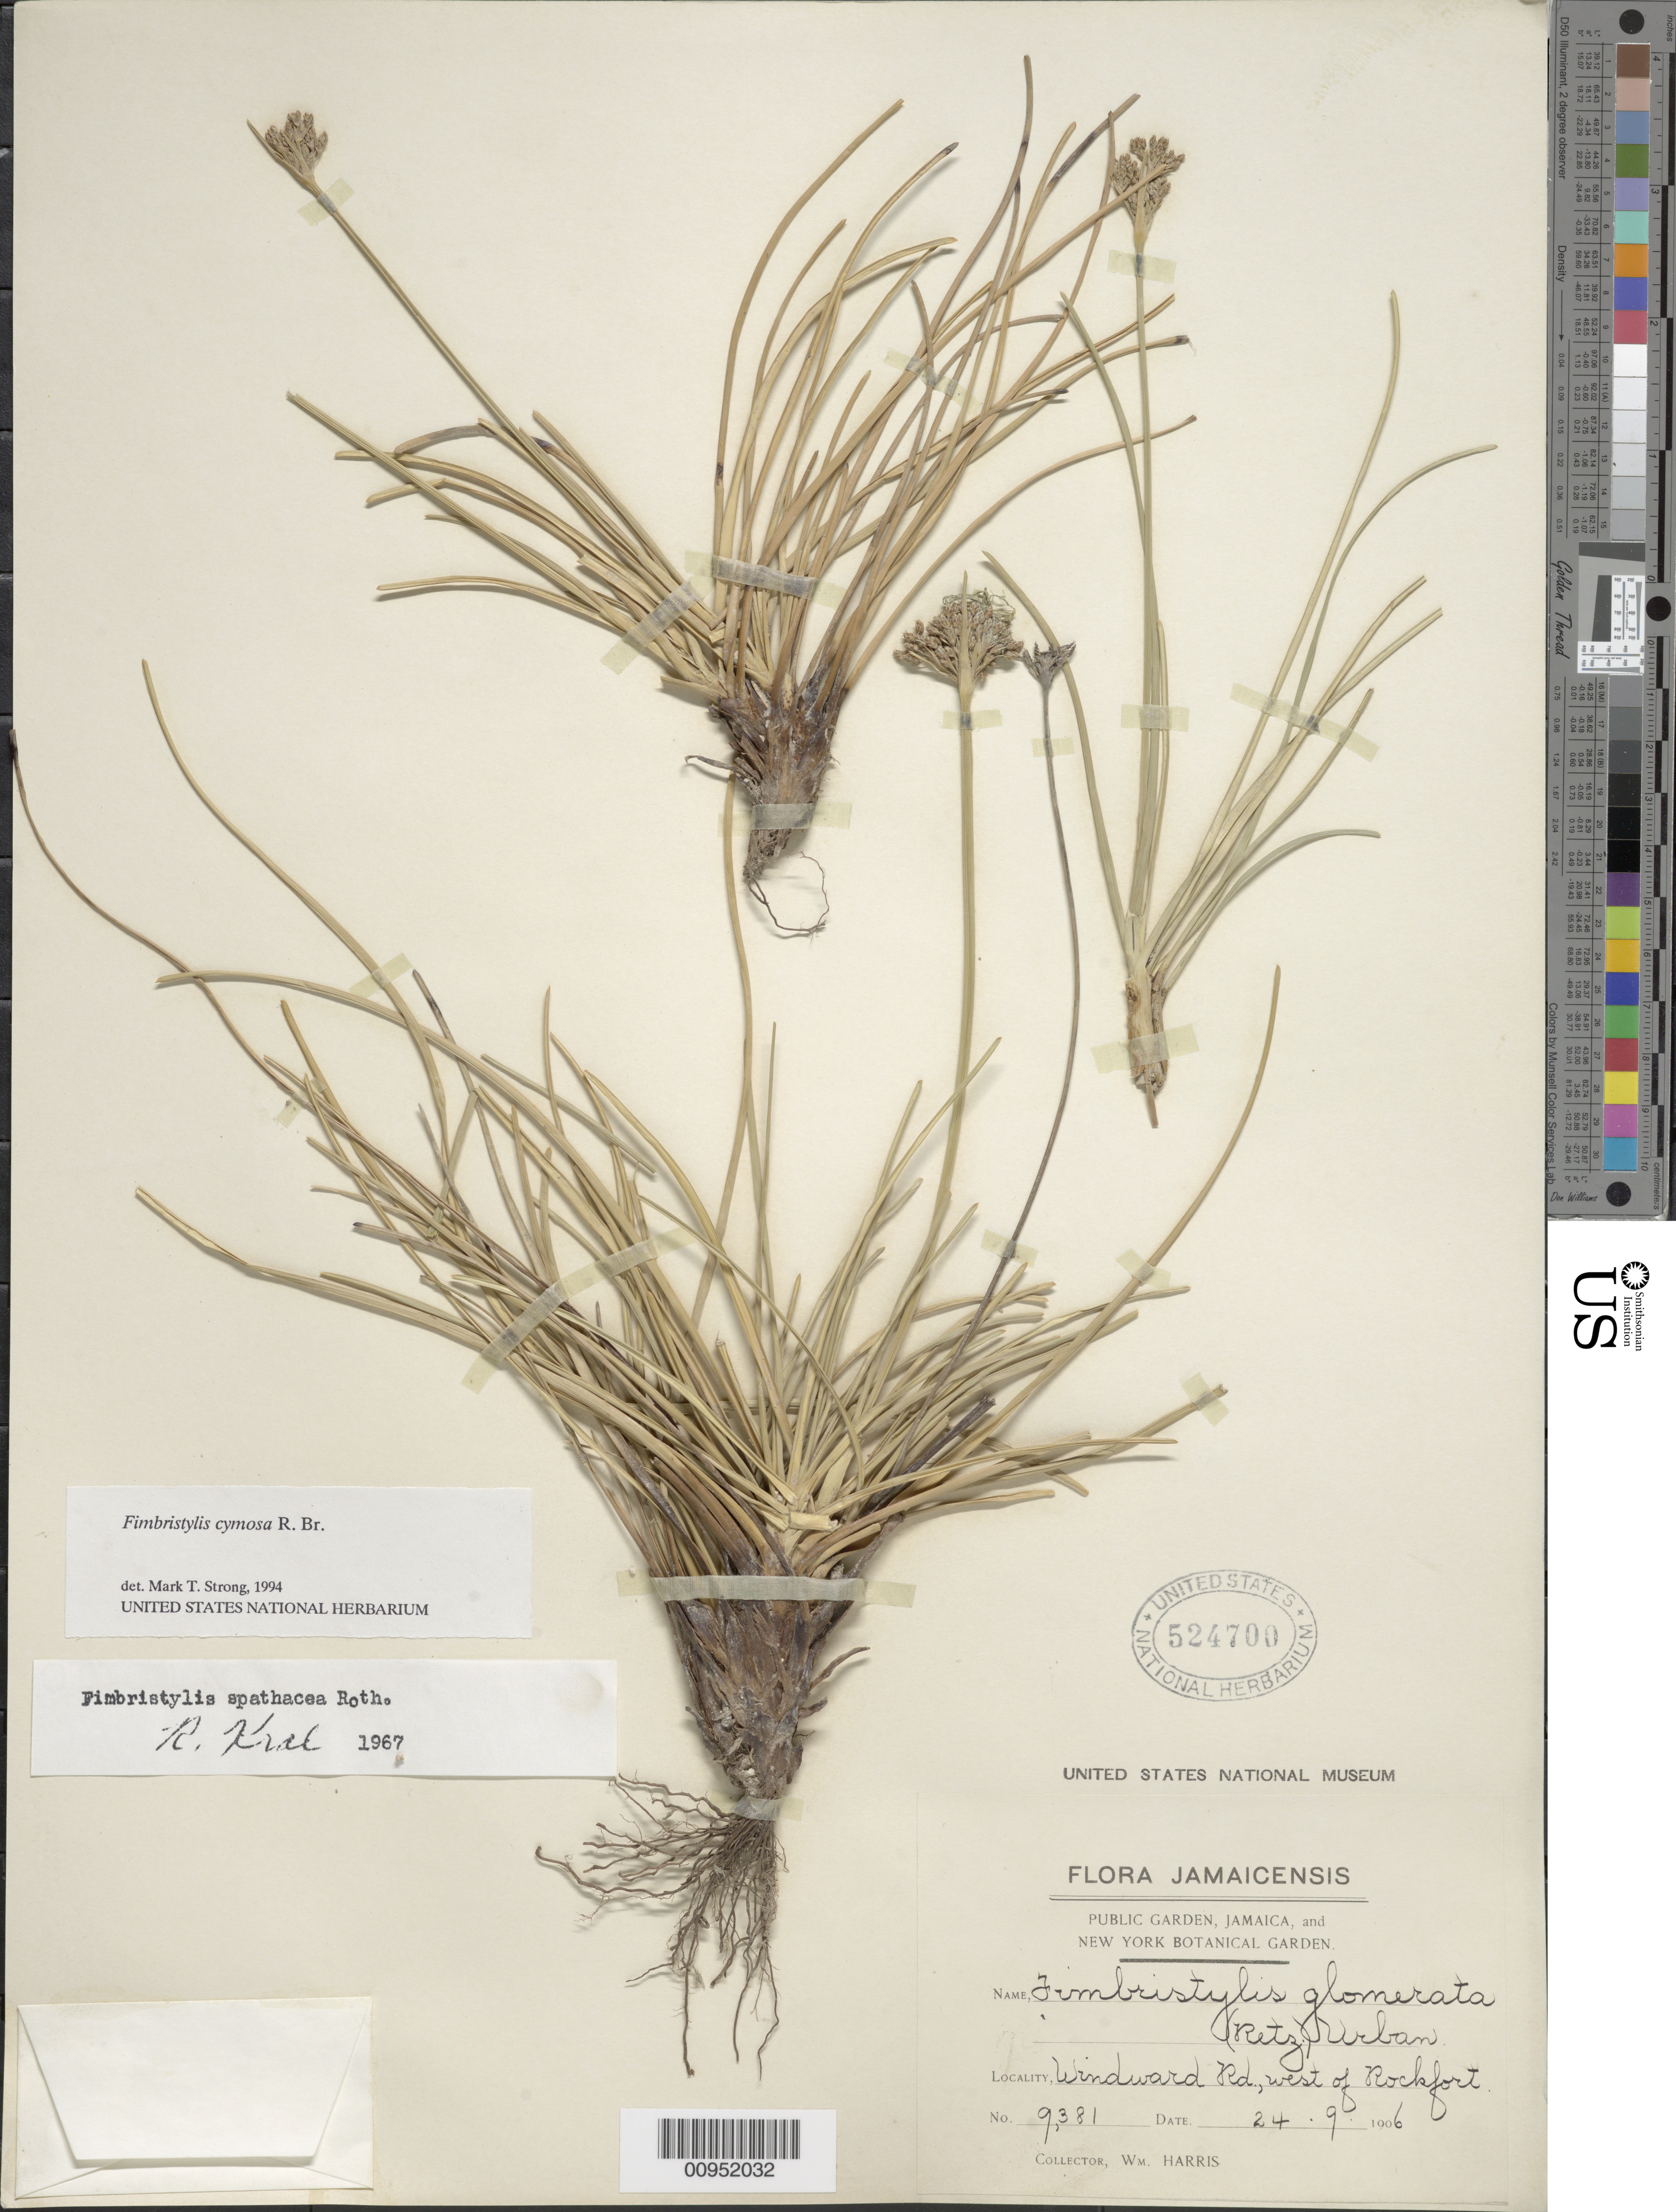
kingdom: Plantae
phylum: Tracheophyta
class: Liliopsida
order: Poales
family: Cyperaceae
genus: Fimbristylis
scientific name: Fimbristylis cymosa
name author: R. Br.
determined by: Strong, M. T., (US), Smithsonian Institution - National Museum of Natural History (UNITED STATES)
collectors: W. H. Harris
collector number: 9381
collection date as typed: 24 Sep 1906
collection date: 1906-09-24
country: Jamaica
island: Jamaica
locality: Windward Road, W of Rockfort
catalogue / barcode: US 524700